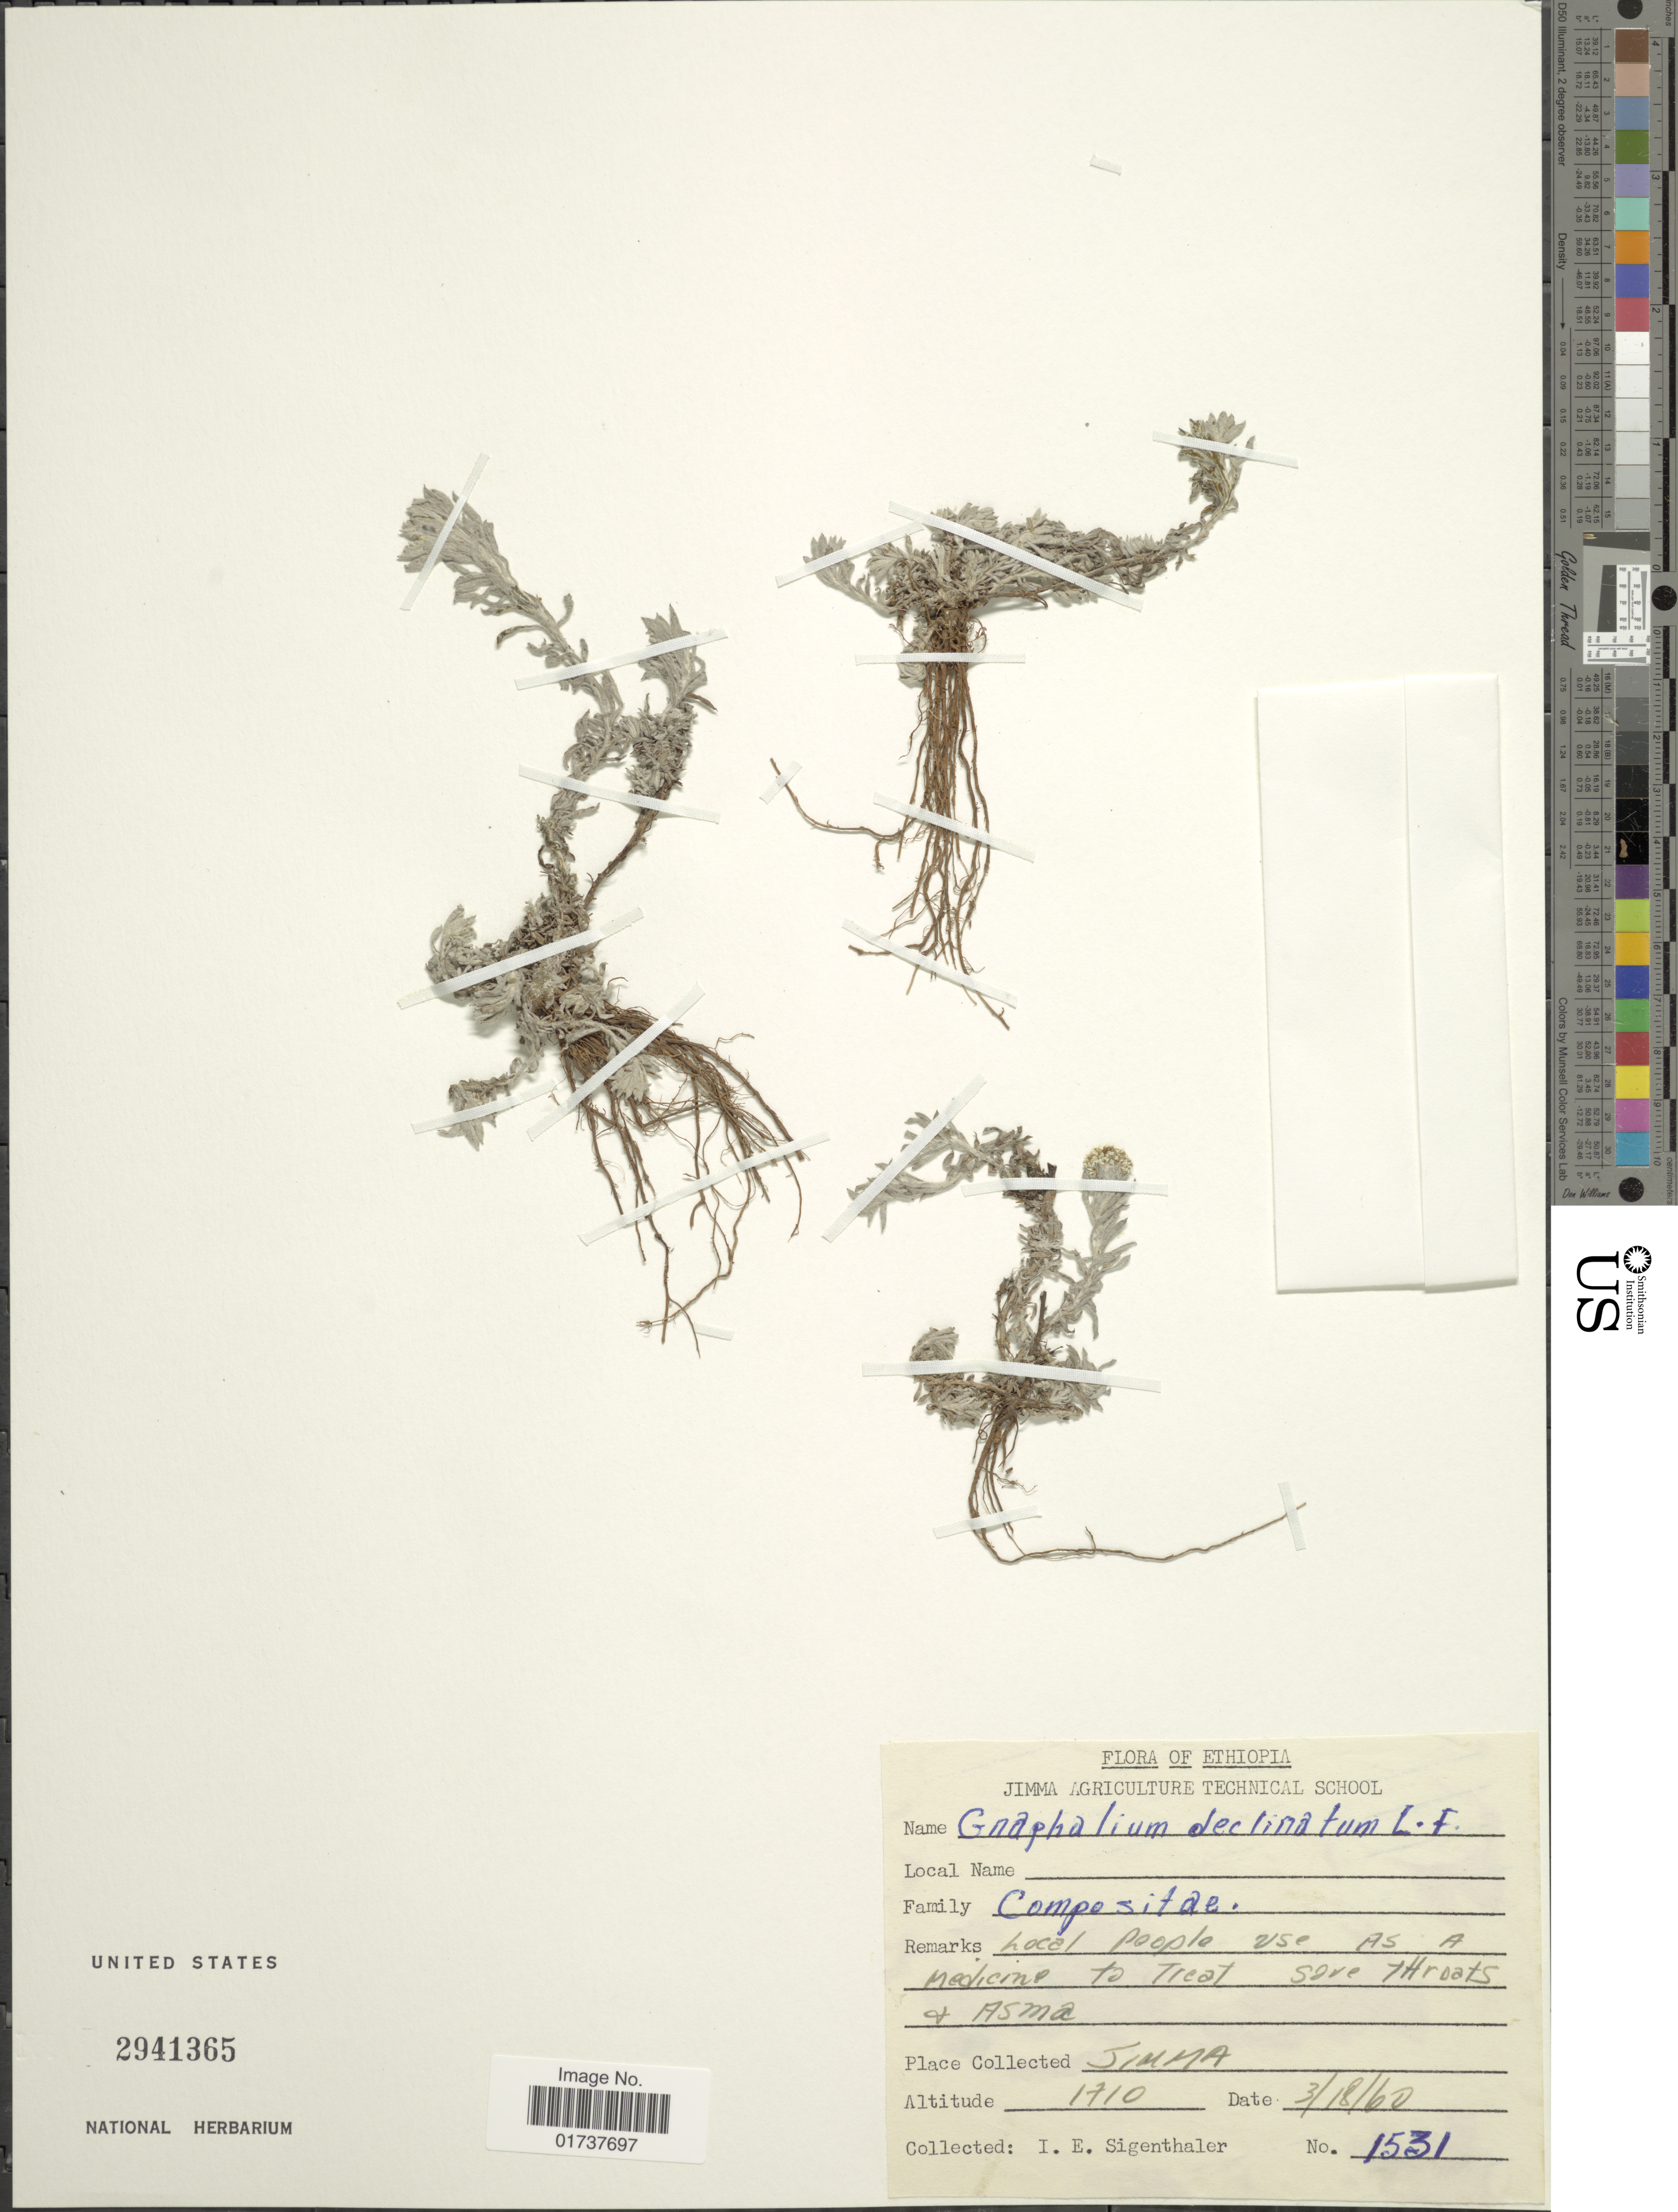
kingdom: Plantae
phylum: Tracheophyta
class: Magnoliopsida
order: Asterales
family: Asteraceae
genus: Gnaphalium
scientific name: Gnaphalium declinatum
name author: L. f.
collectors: I. Sigenthaler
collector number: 1531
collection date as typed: Transcribed d/m/y: 18/3/60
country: Ethiopia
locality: Jimma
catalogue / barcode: US 2941365